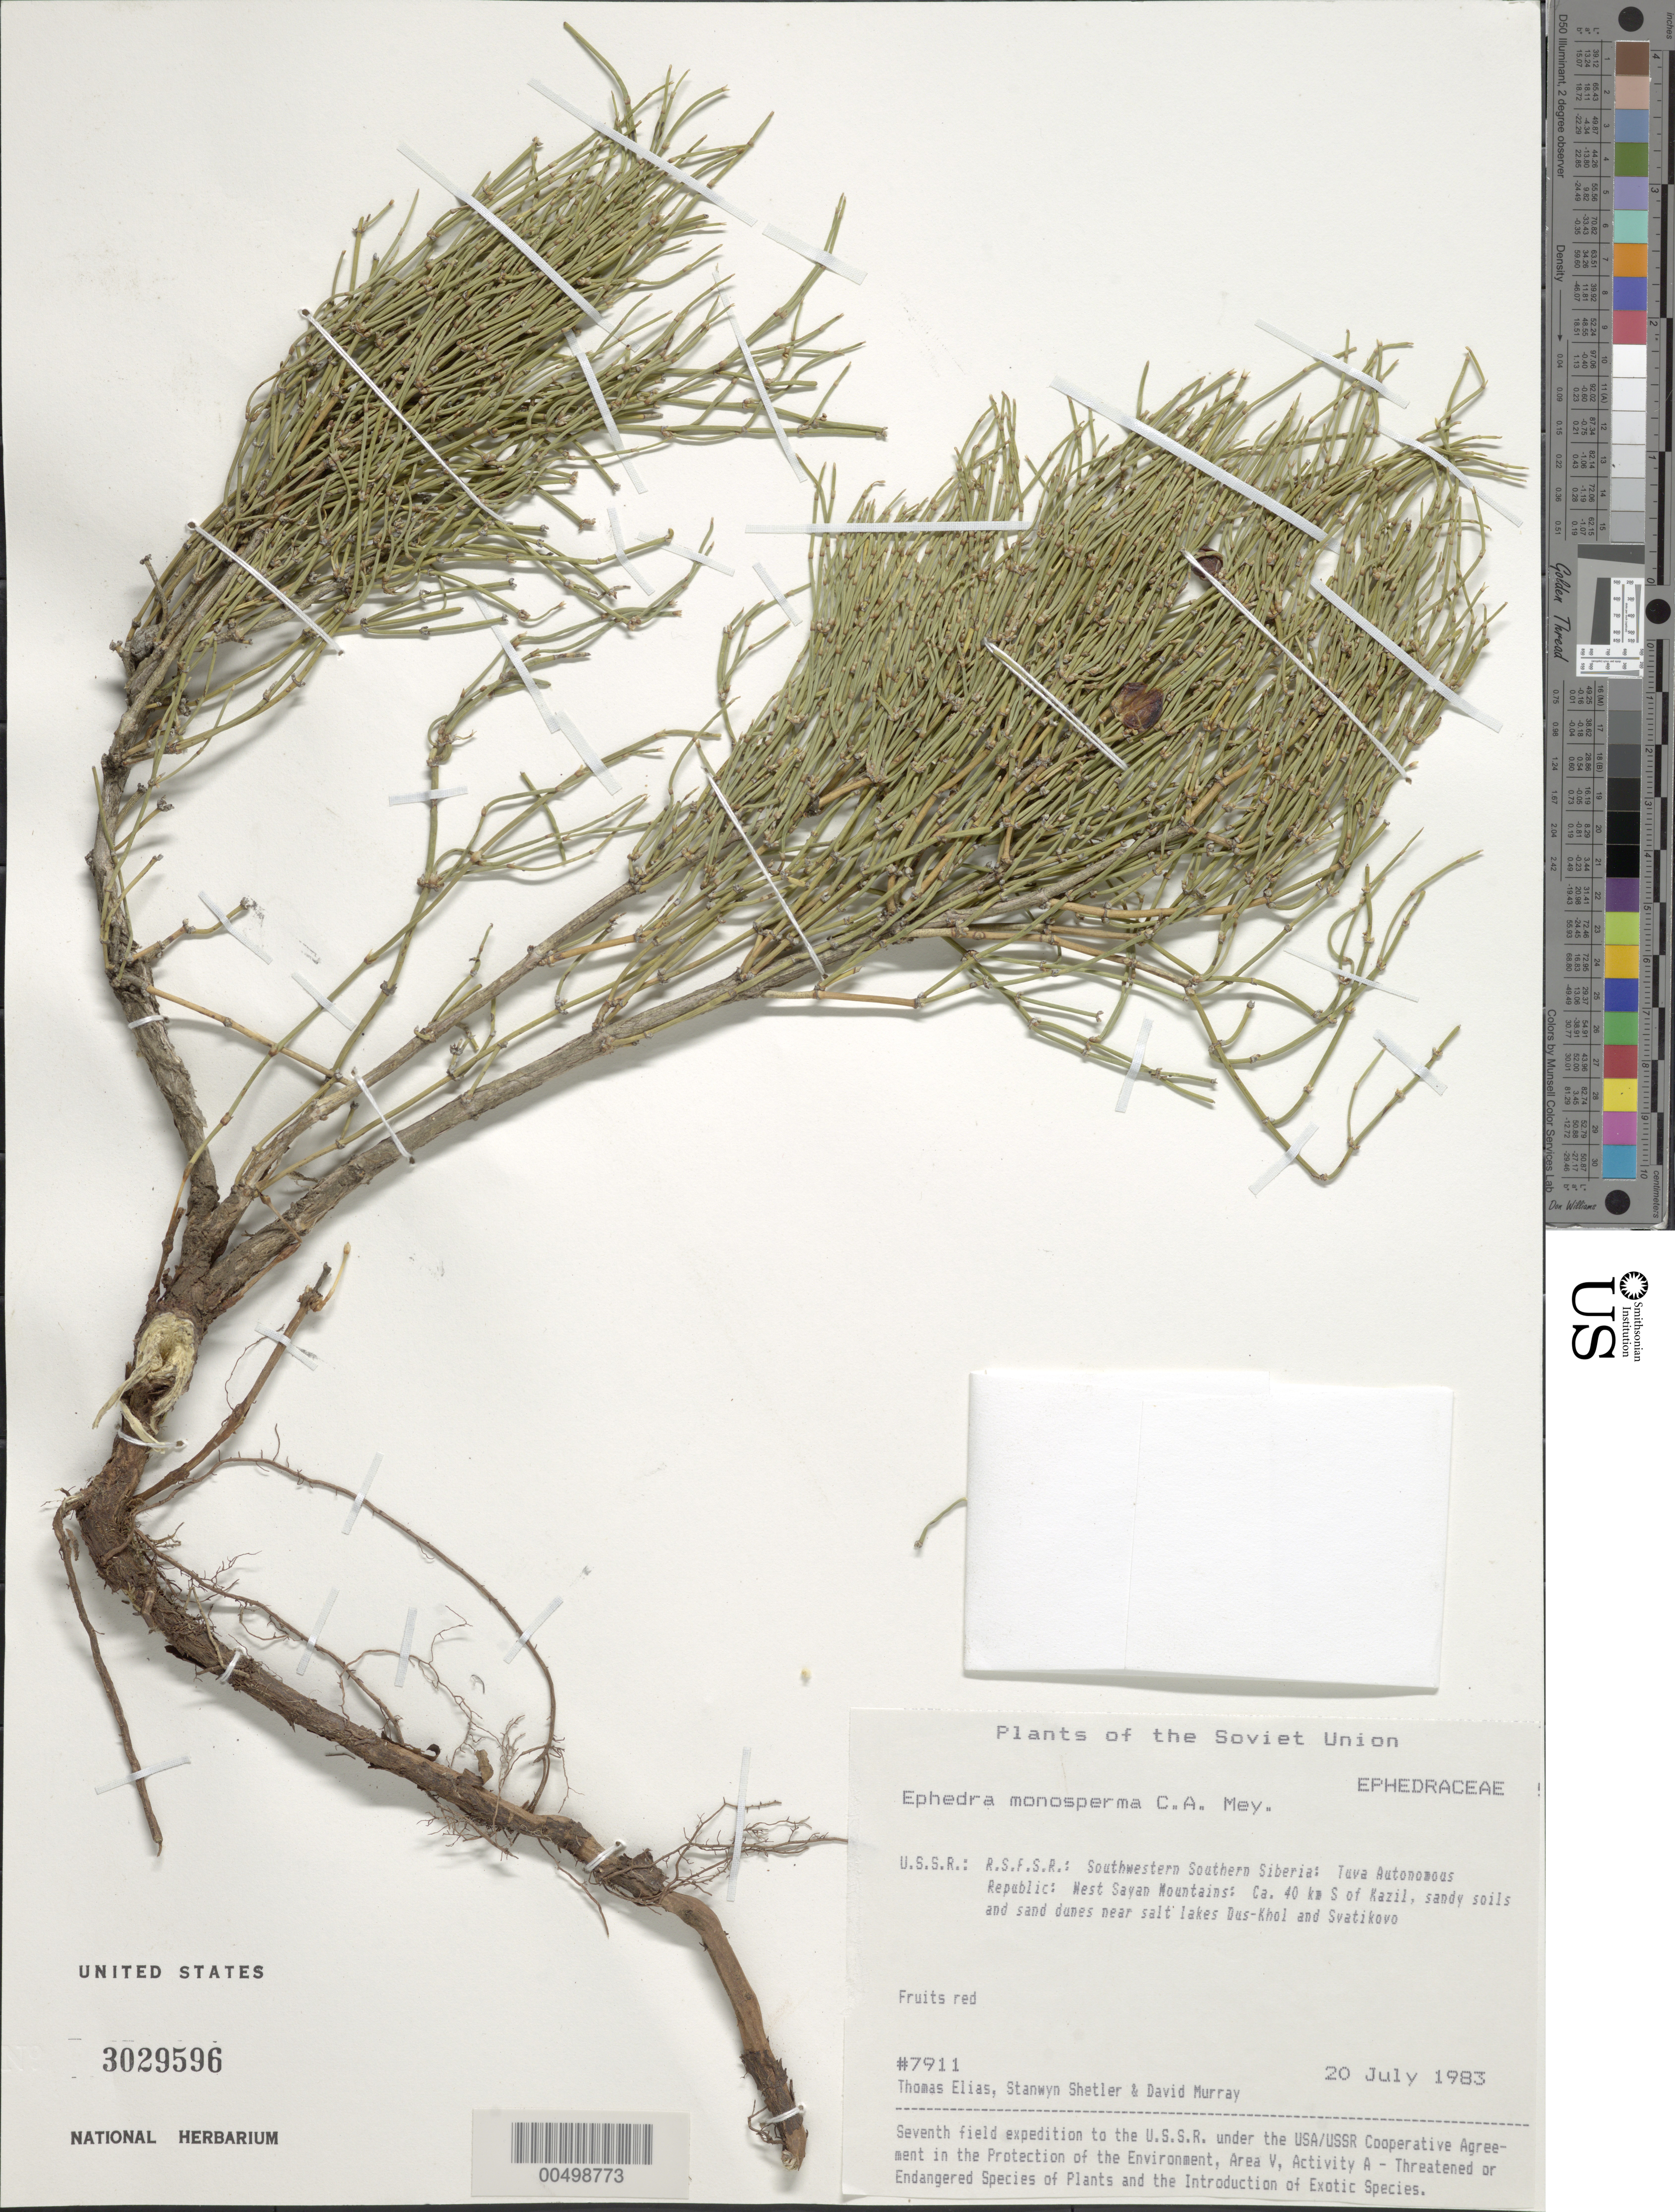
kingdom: Plantae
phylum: Tracheophyta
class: Gnetopsida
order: Ephedrales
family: Ephedraceae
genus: Ephedra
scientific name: Ephedra monosperma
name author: C.A. Mey.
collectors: T. Elias, S. Shetler & D. F. Murray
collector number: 7911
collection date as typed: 20 Jul 1983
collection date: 1983-07-20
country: Russian Federation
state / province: Tuva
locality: West Sayan Mountains, ca. 40 km S of Kazil [Kyzyl], near salt lakes Dus-Khol and Svatikovo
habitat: sandy soils and sand dunes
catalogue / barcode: US 3029596